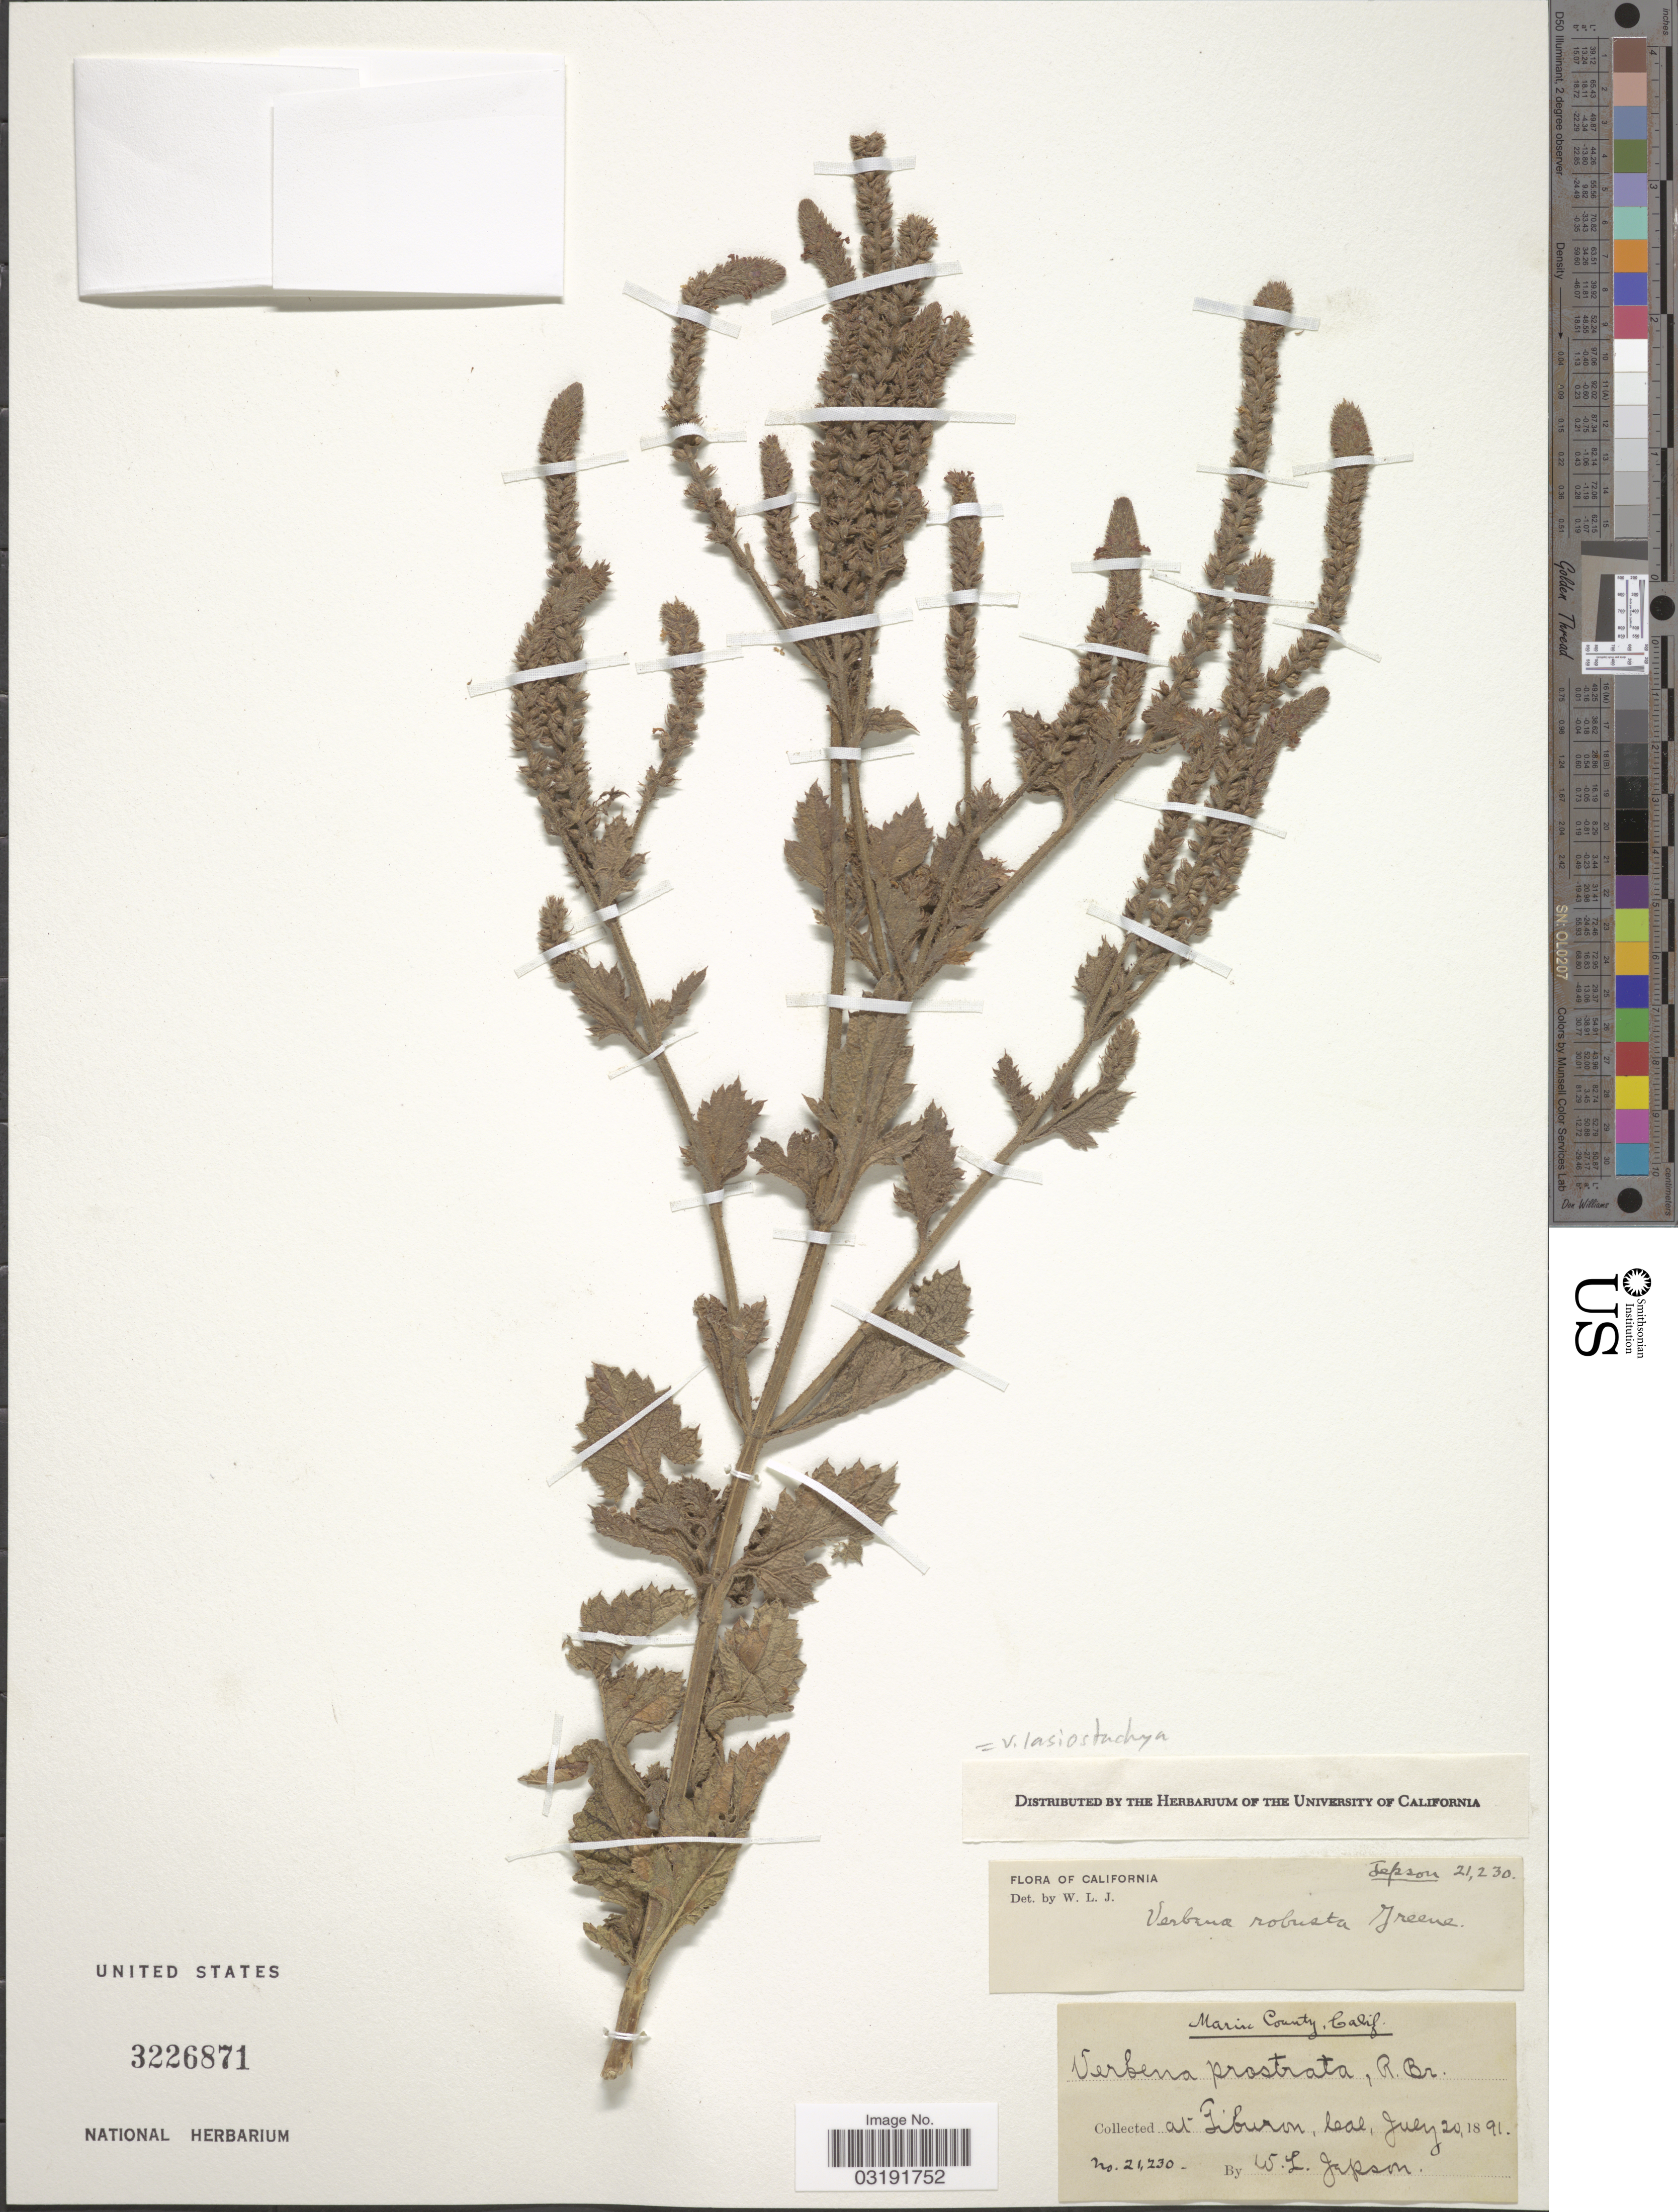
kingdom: Plantae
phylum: Tracheophyta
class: Magnoliopsida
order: Lamiales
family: Verbenaceae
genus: Verbena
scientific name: Verbena lasiostachys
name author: Link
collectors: W. L. Jepson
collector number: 21230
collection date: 1891-07-20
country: United States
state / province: California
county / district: Marin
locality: Marine County. At Fiburn.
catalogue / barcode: US 3226871